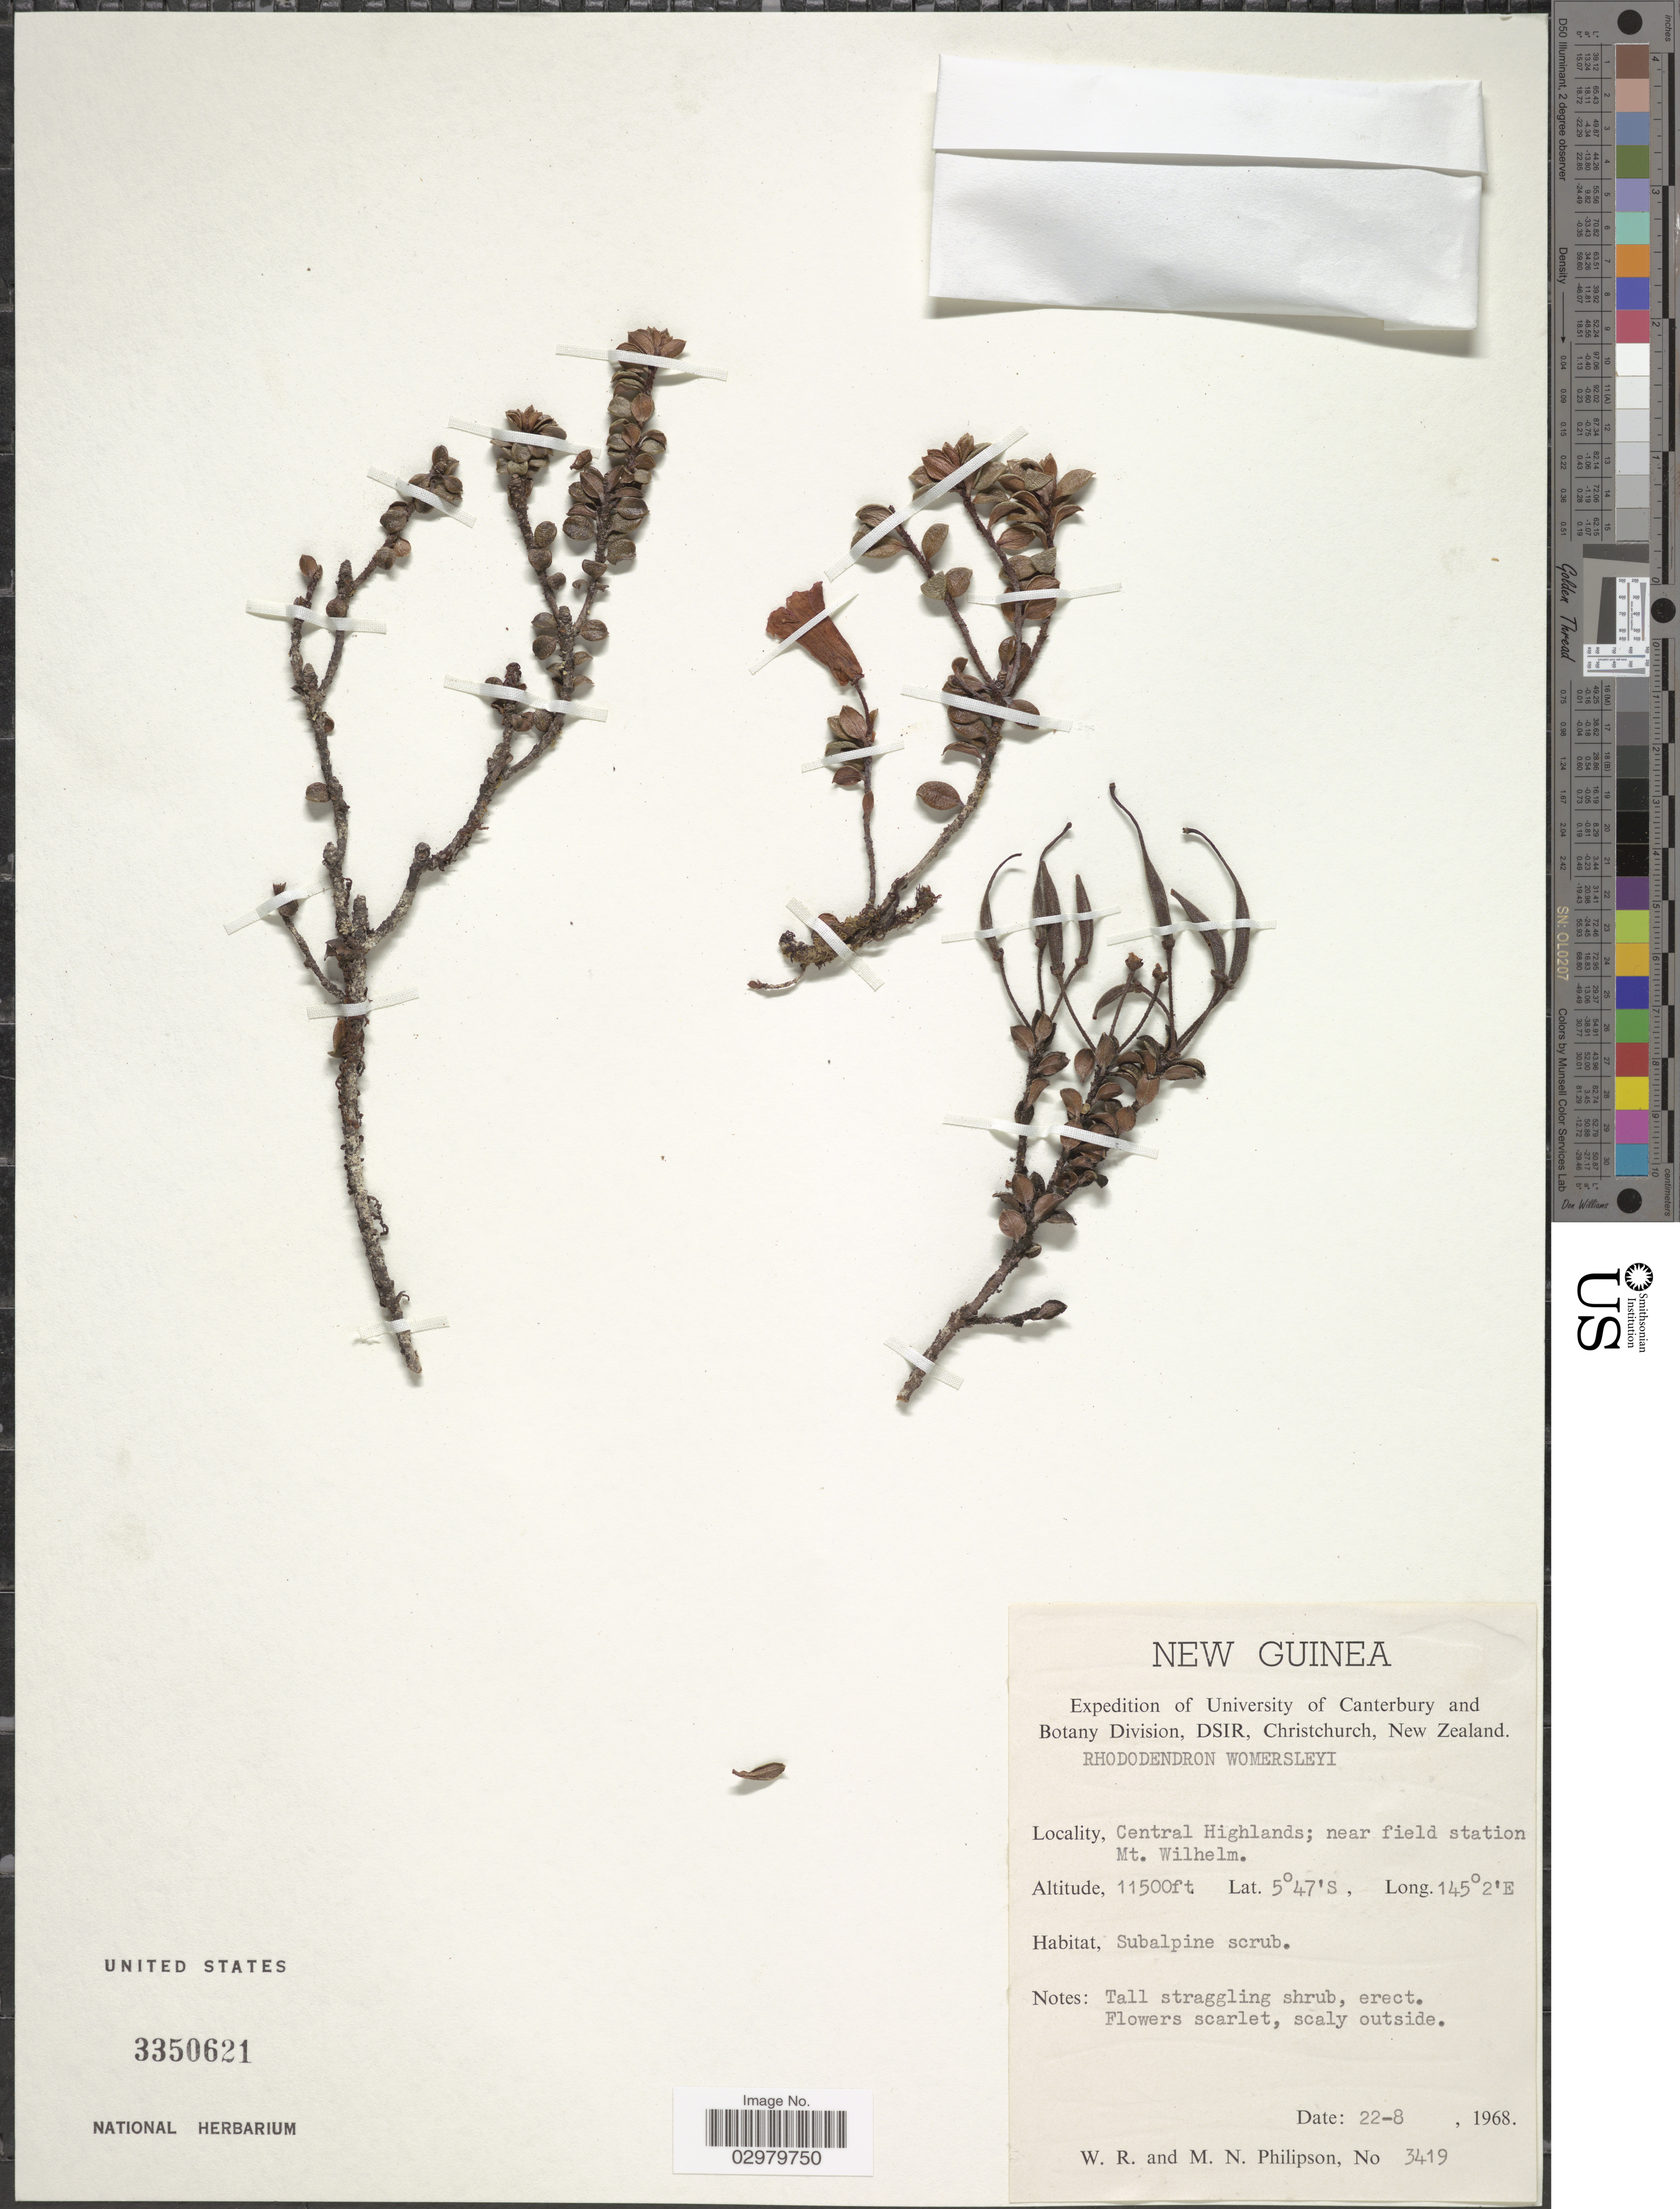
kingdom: Plantae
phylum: Tracheophyta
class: Magnoliopsida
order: Ericales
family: Ericaceae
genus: Rhododendron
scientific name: Rhododendron womersleyi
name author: Sleumer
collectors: W. R. Philipson & M. Philipson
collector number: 3419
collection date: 1968-08-22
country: Papua New Guinea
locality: New Guinea. Central Highlands: near field station Mt. Wilhelm.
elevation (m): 3505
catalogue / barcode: US 3350621